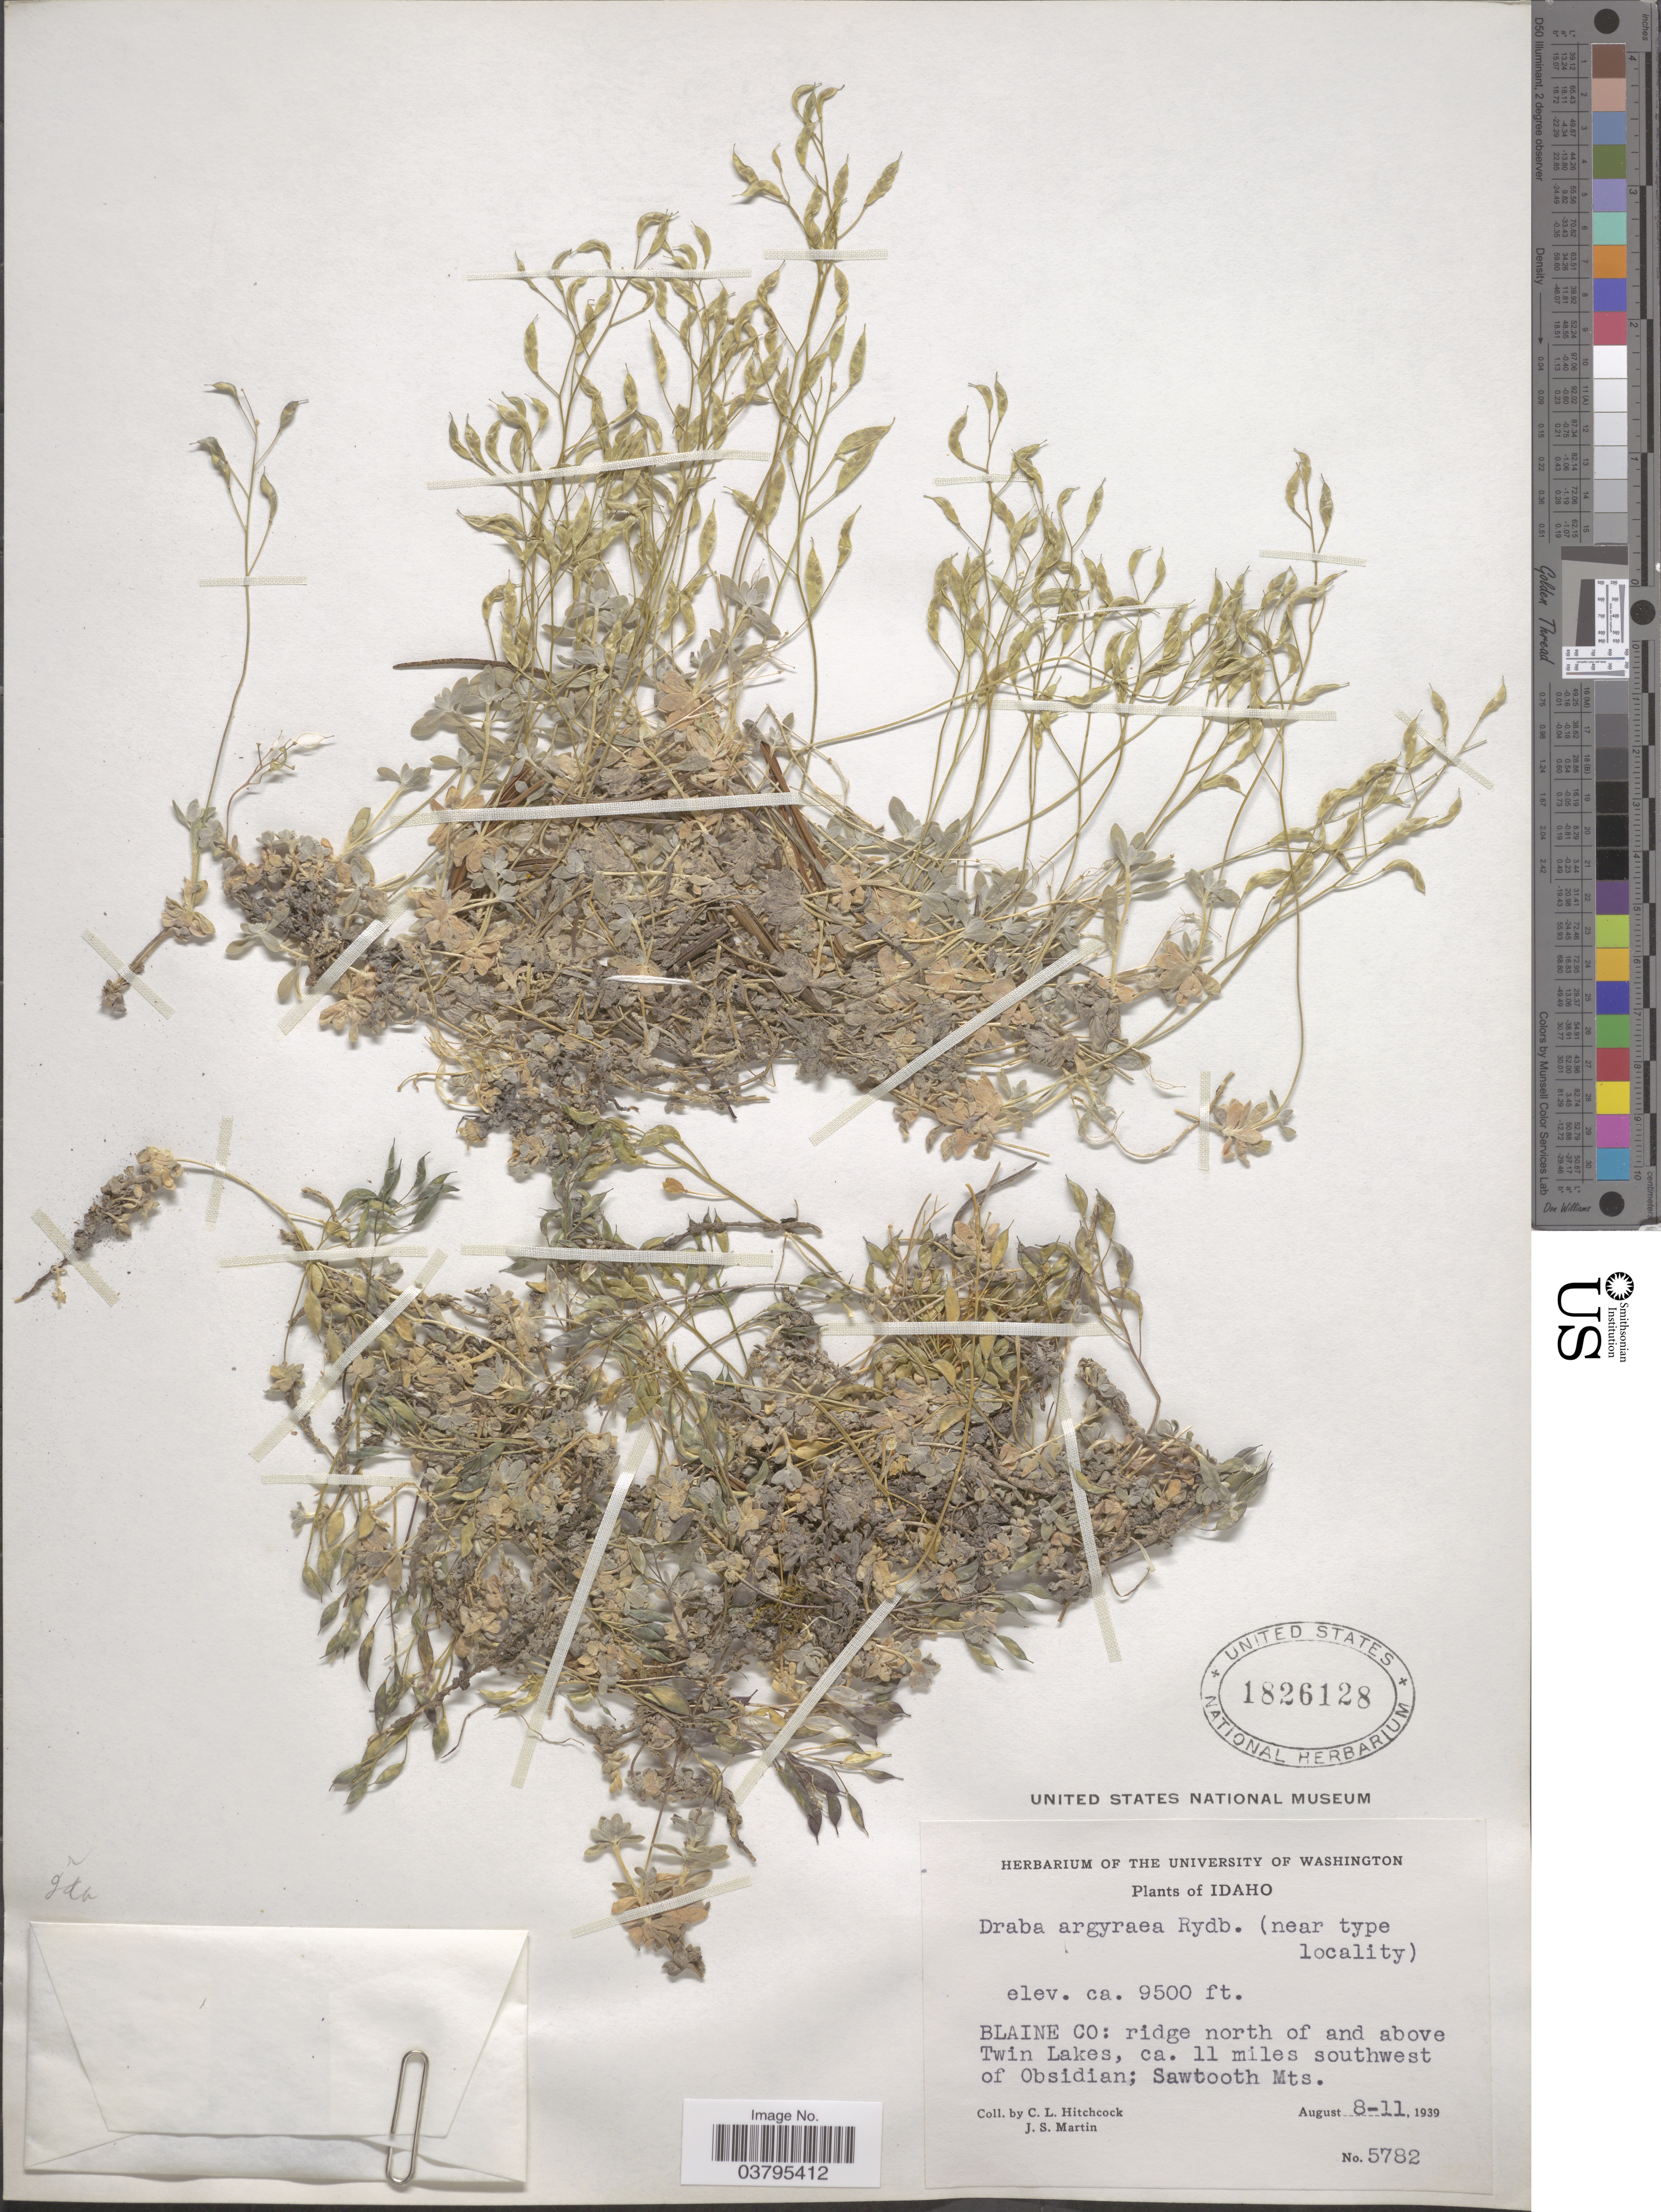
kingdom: Plantae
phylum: Tracheophyta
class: Magnoliopsida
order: Brassicales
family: Brassicaceae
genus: Draba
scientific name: Draba argyrea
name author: Rydb.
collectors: C. L. Hitchcock & J. S. Martin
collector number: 5782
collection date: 1939-08-08/1939-08-11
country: United States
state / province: Idaho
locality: Blaine Co: ridge north of and above Twin Lakes, ca. 11 miles southwest of Obsidian; Sawtooth Mts.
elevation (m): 2896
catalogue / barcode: US 1826128